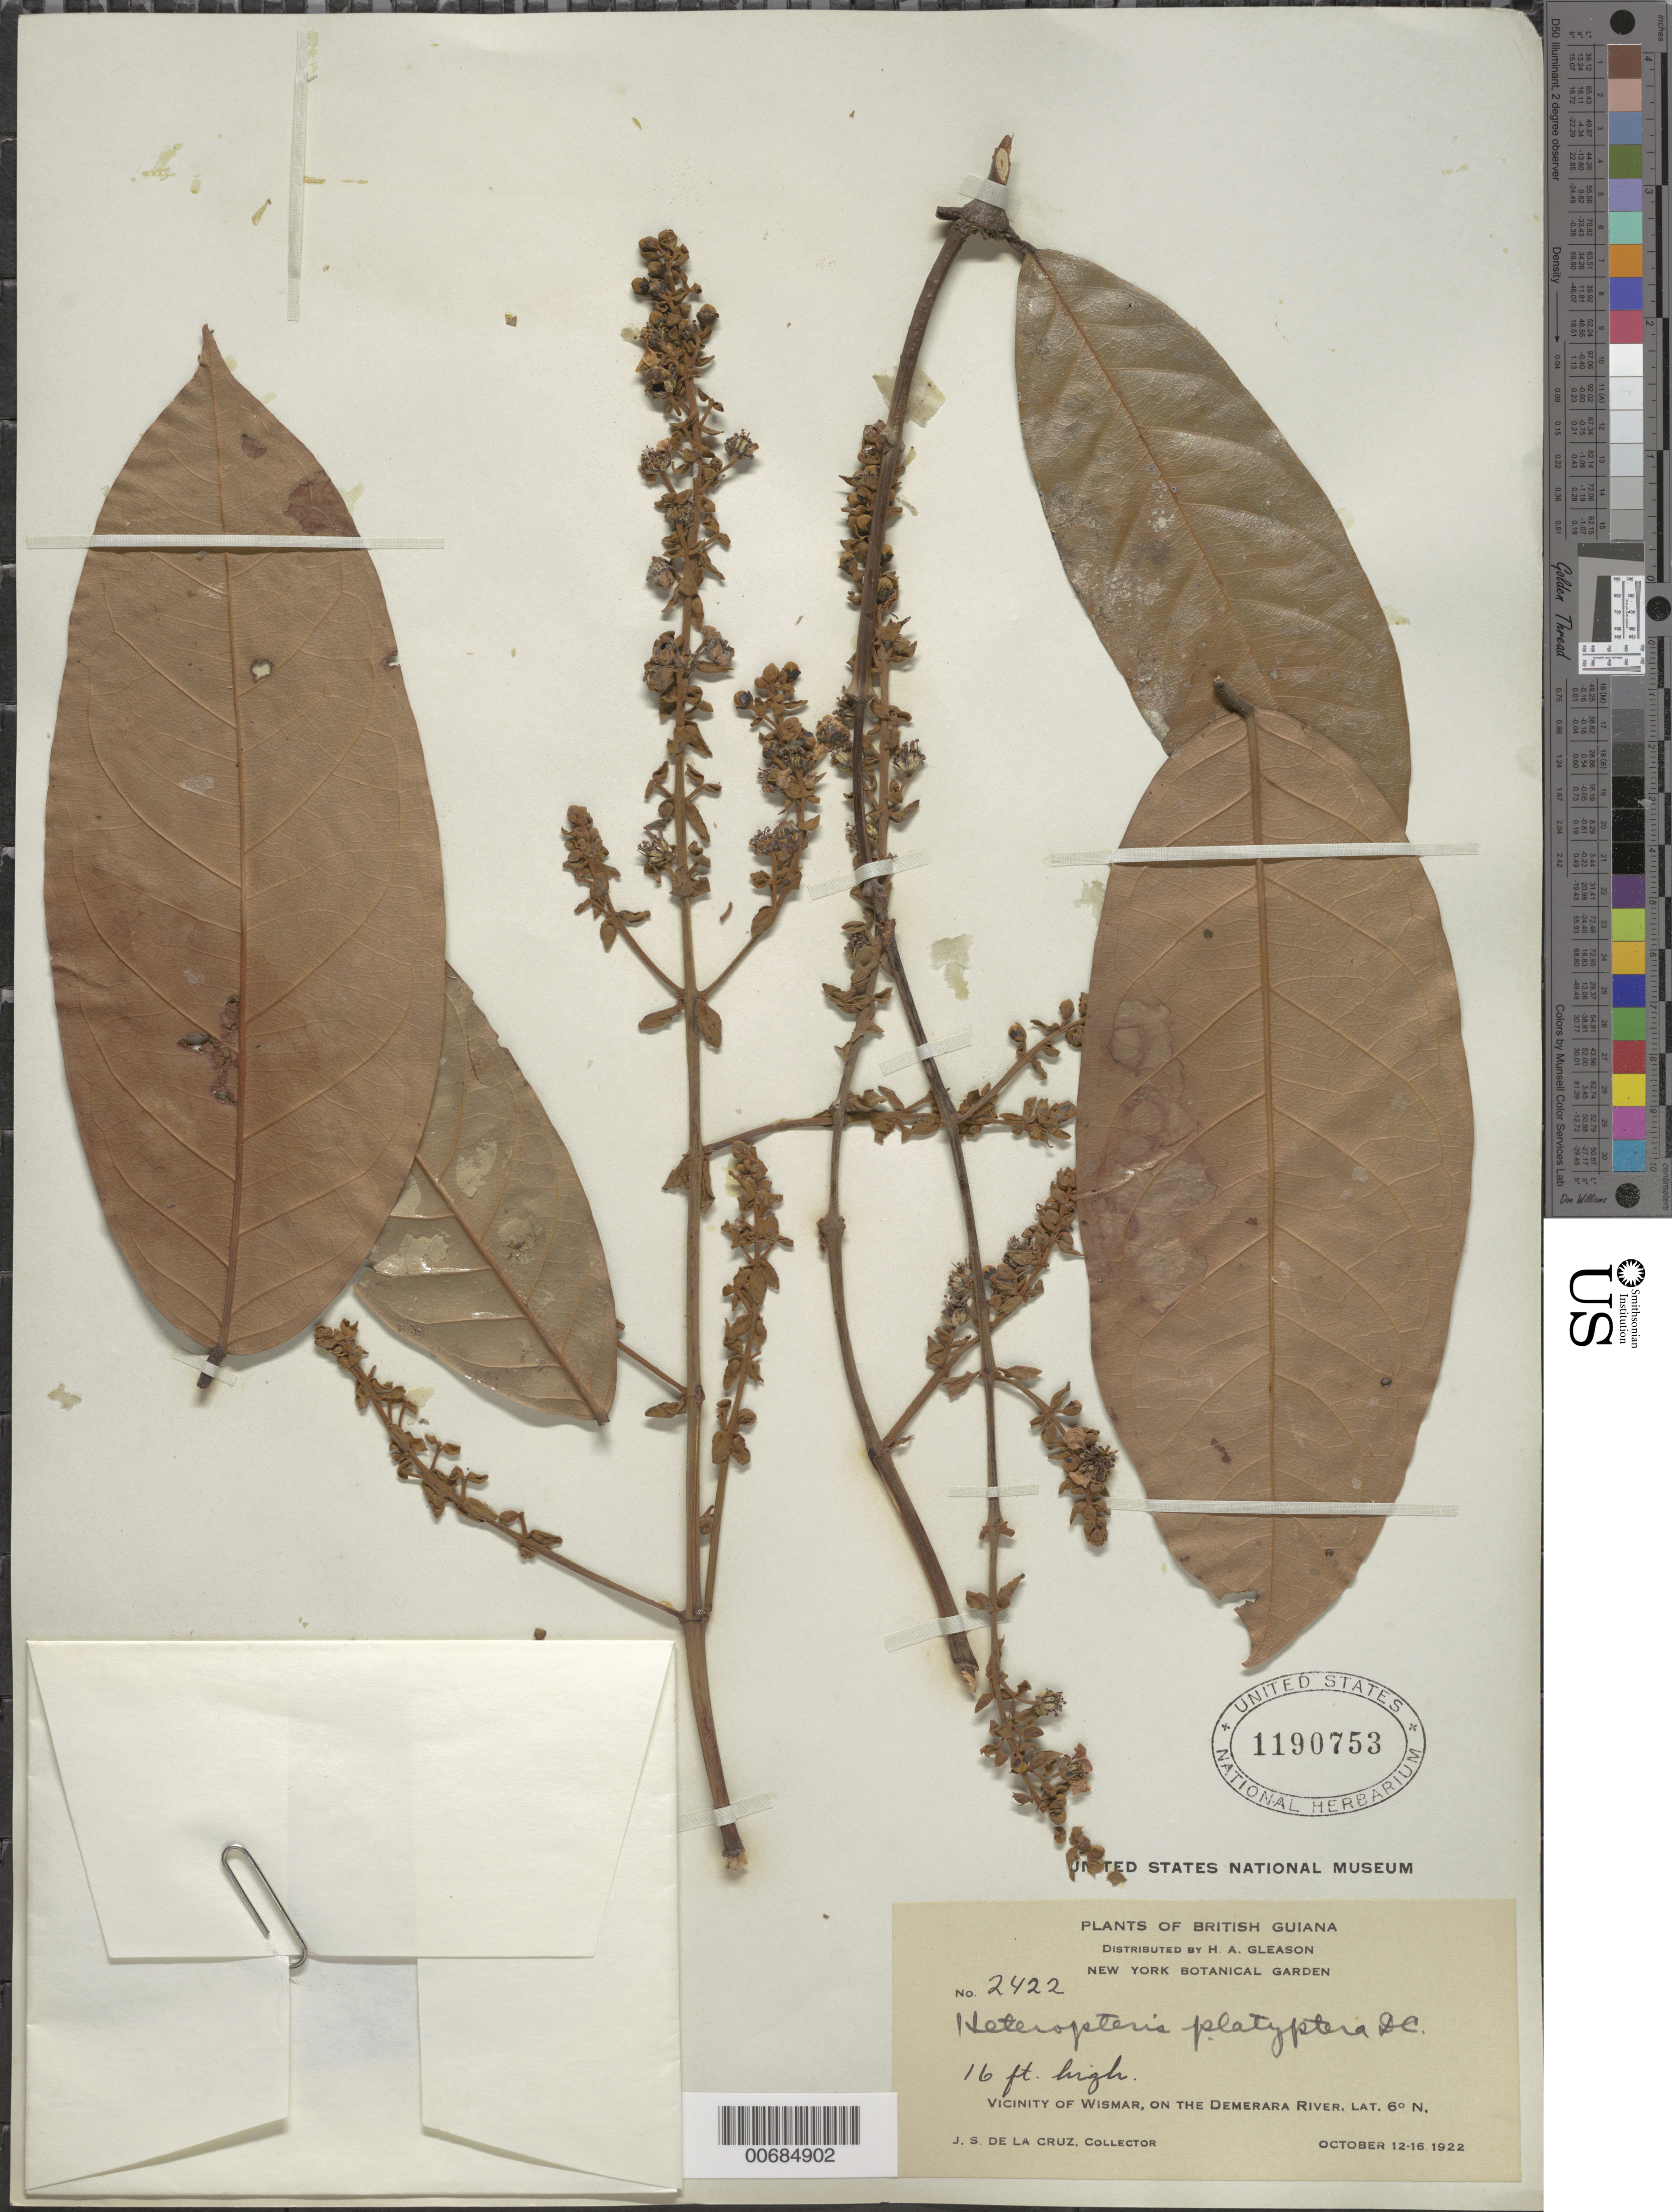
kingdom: Plantae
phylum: Tracheophyta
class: Magnoliopsida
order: Malpighiales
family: Malpighiaceae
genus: Heteropterys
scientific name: Heteropterys platyptera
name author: DC.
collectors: J. S. de la Cruz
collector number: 2422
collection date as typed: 12-Oct-22 to 16-Oct-22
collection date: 1922-10-12/1922-10-16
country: Guyana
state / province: U. Demerara-Berbice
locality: Wismar vic., on the Demerara River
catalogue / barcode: US 1190753